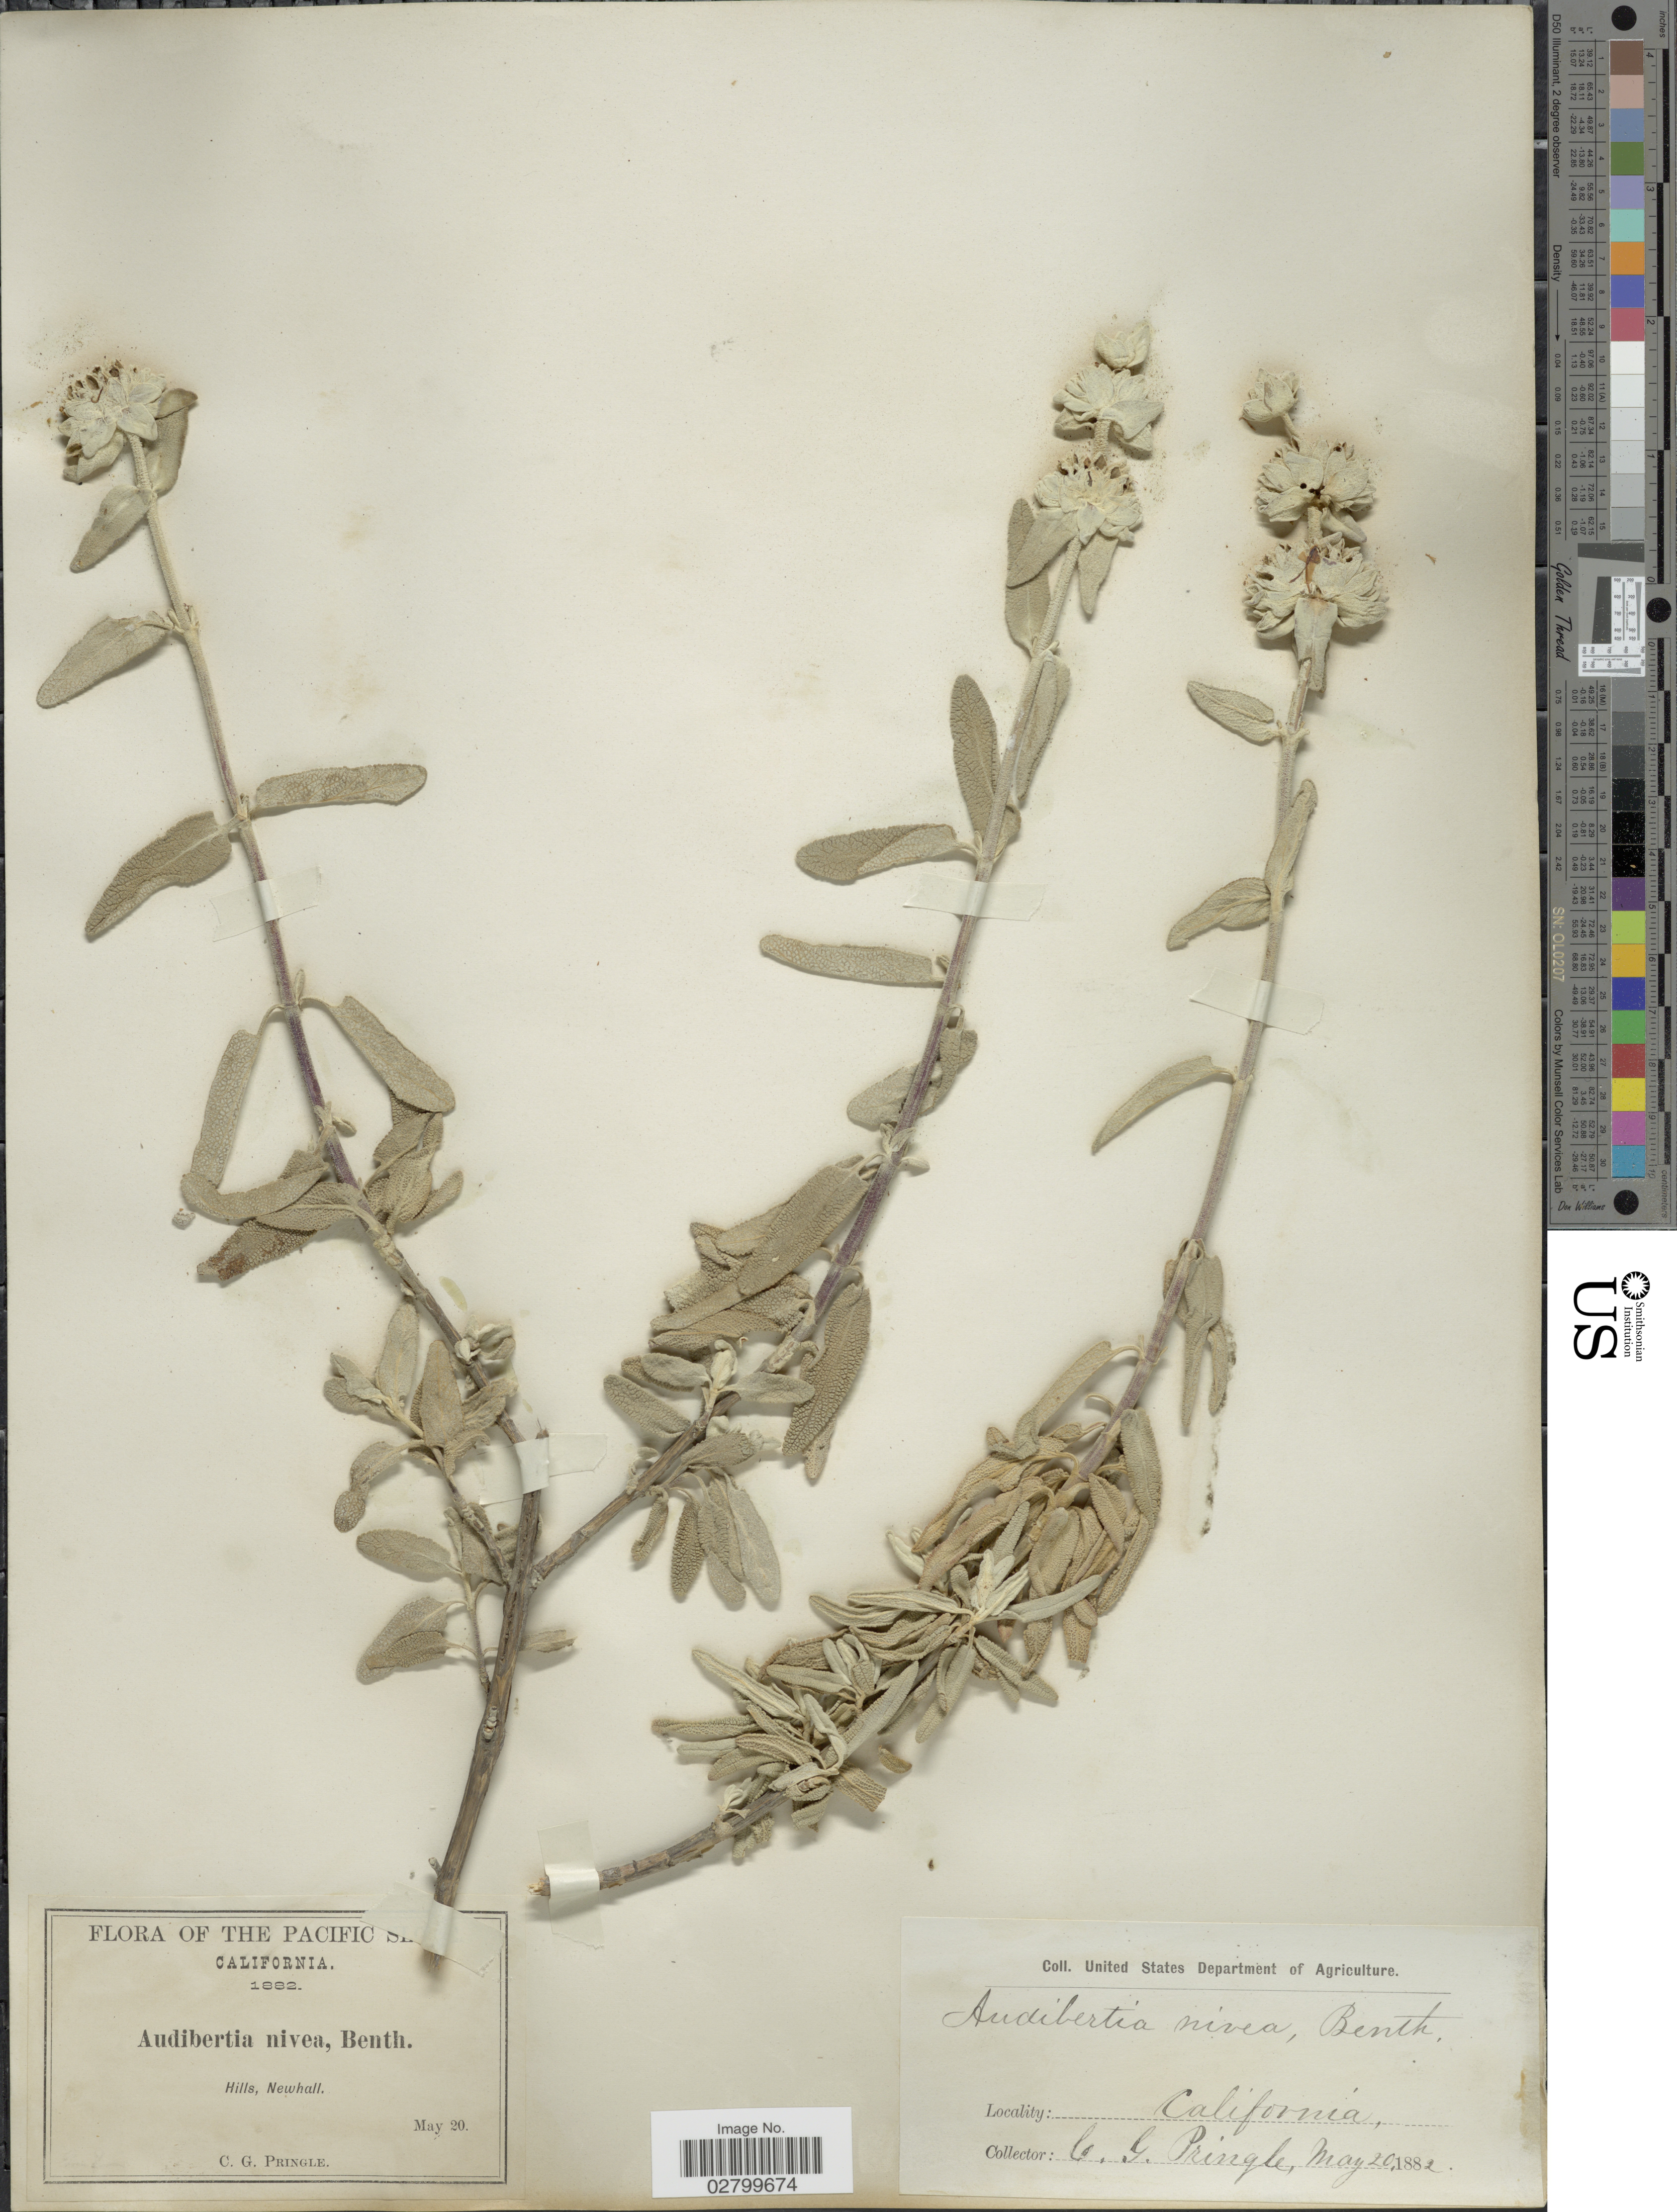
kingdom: Plantae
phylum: Tracheophyta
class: Magnoliopsida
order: Lamiales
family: Lamiaceae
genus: Salvia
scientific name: Salvia leucophylla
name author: Greene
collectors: C. G. Pringle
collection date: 1882-05-20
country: United States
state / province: California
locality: Pacific Slope. Hills, Newhall.